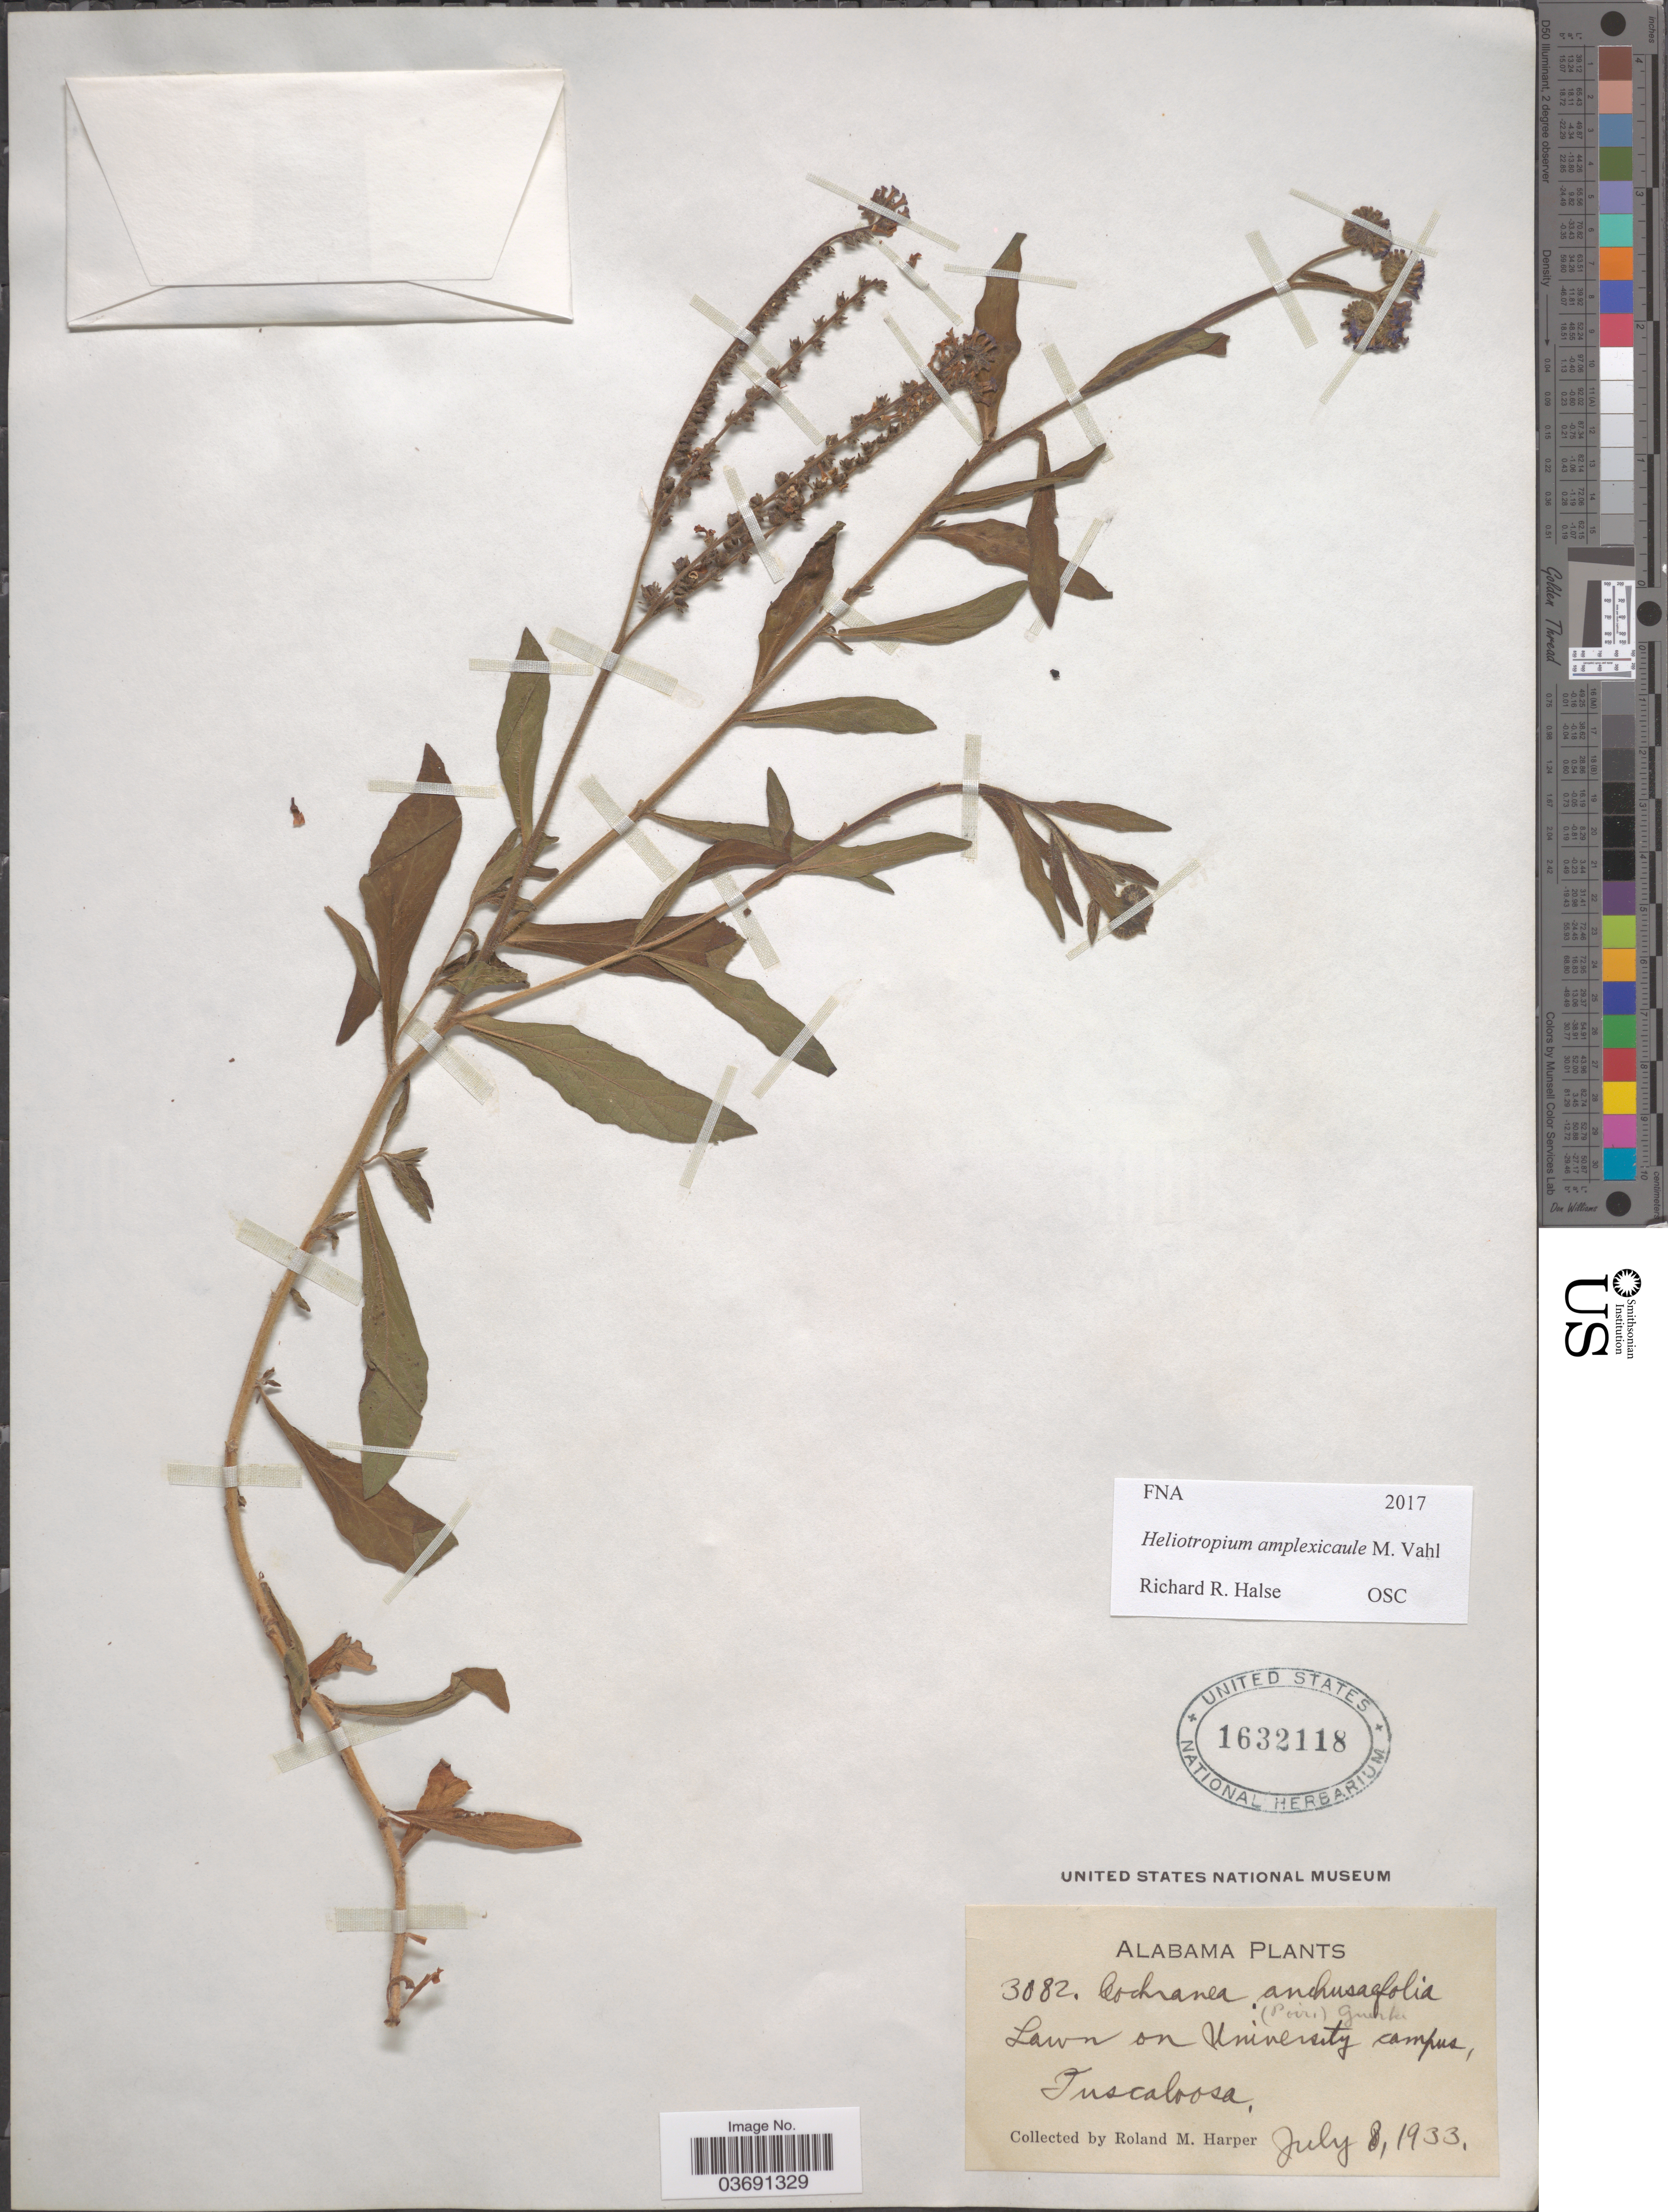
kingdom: Plantae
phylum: Tracheophyta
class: Magnoliopsida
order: Boraginales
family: Heliotropiaceae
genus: Heliotropium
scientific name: Heliotropium amplexicaule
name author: Vahl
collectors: R. M. Harper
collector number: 3082*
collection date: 1933-07-08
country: United States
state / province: Alabama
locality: Lawn on University campus, Tuscaloosa.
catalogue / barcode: US 1632118